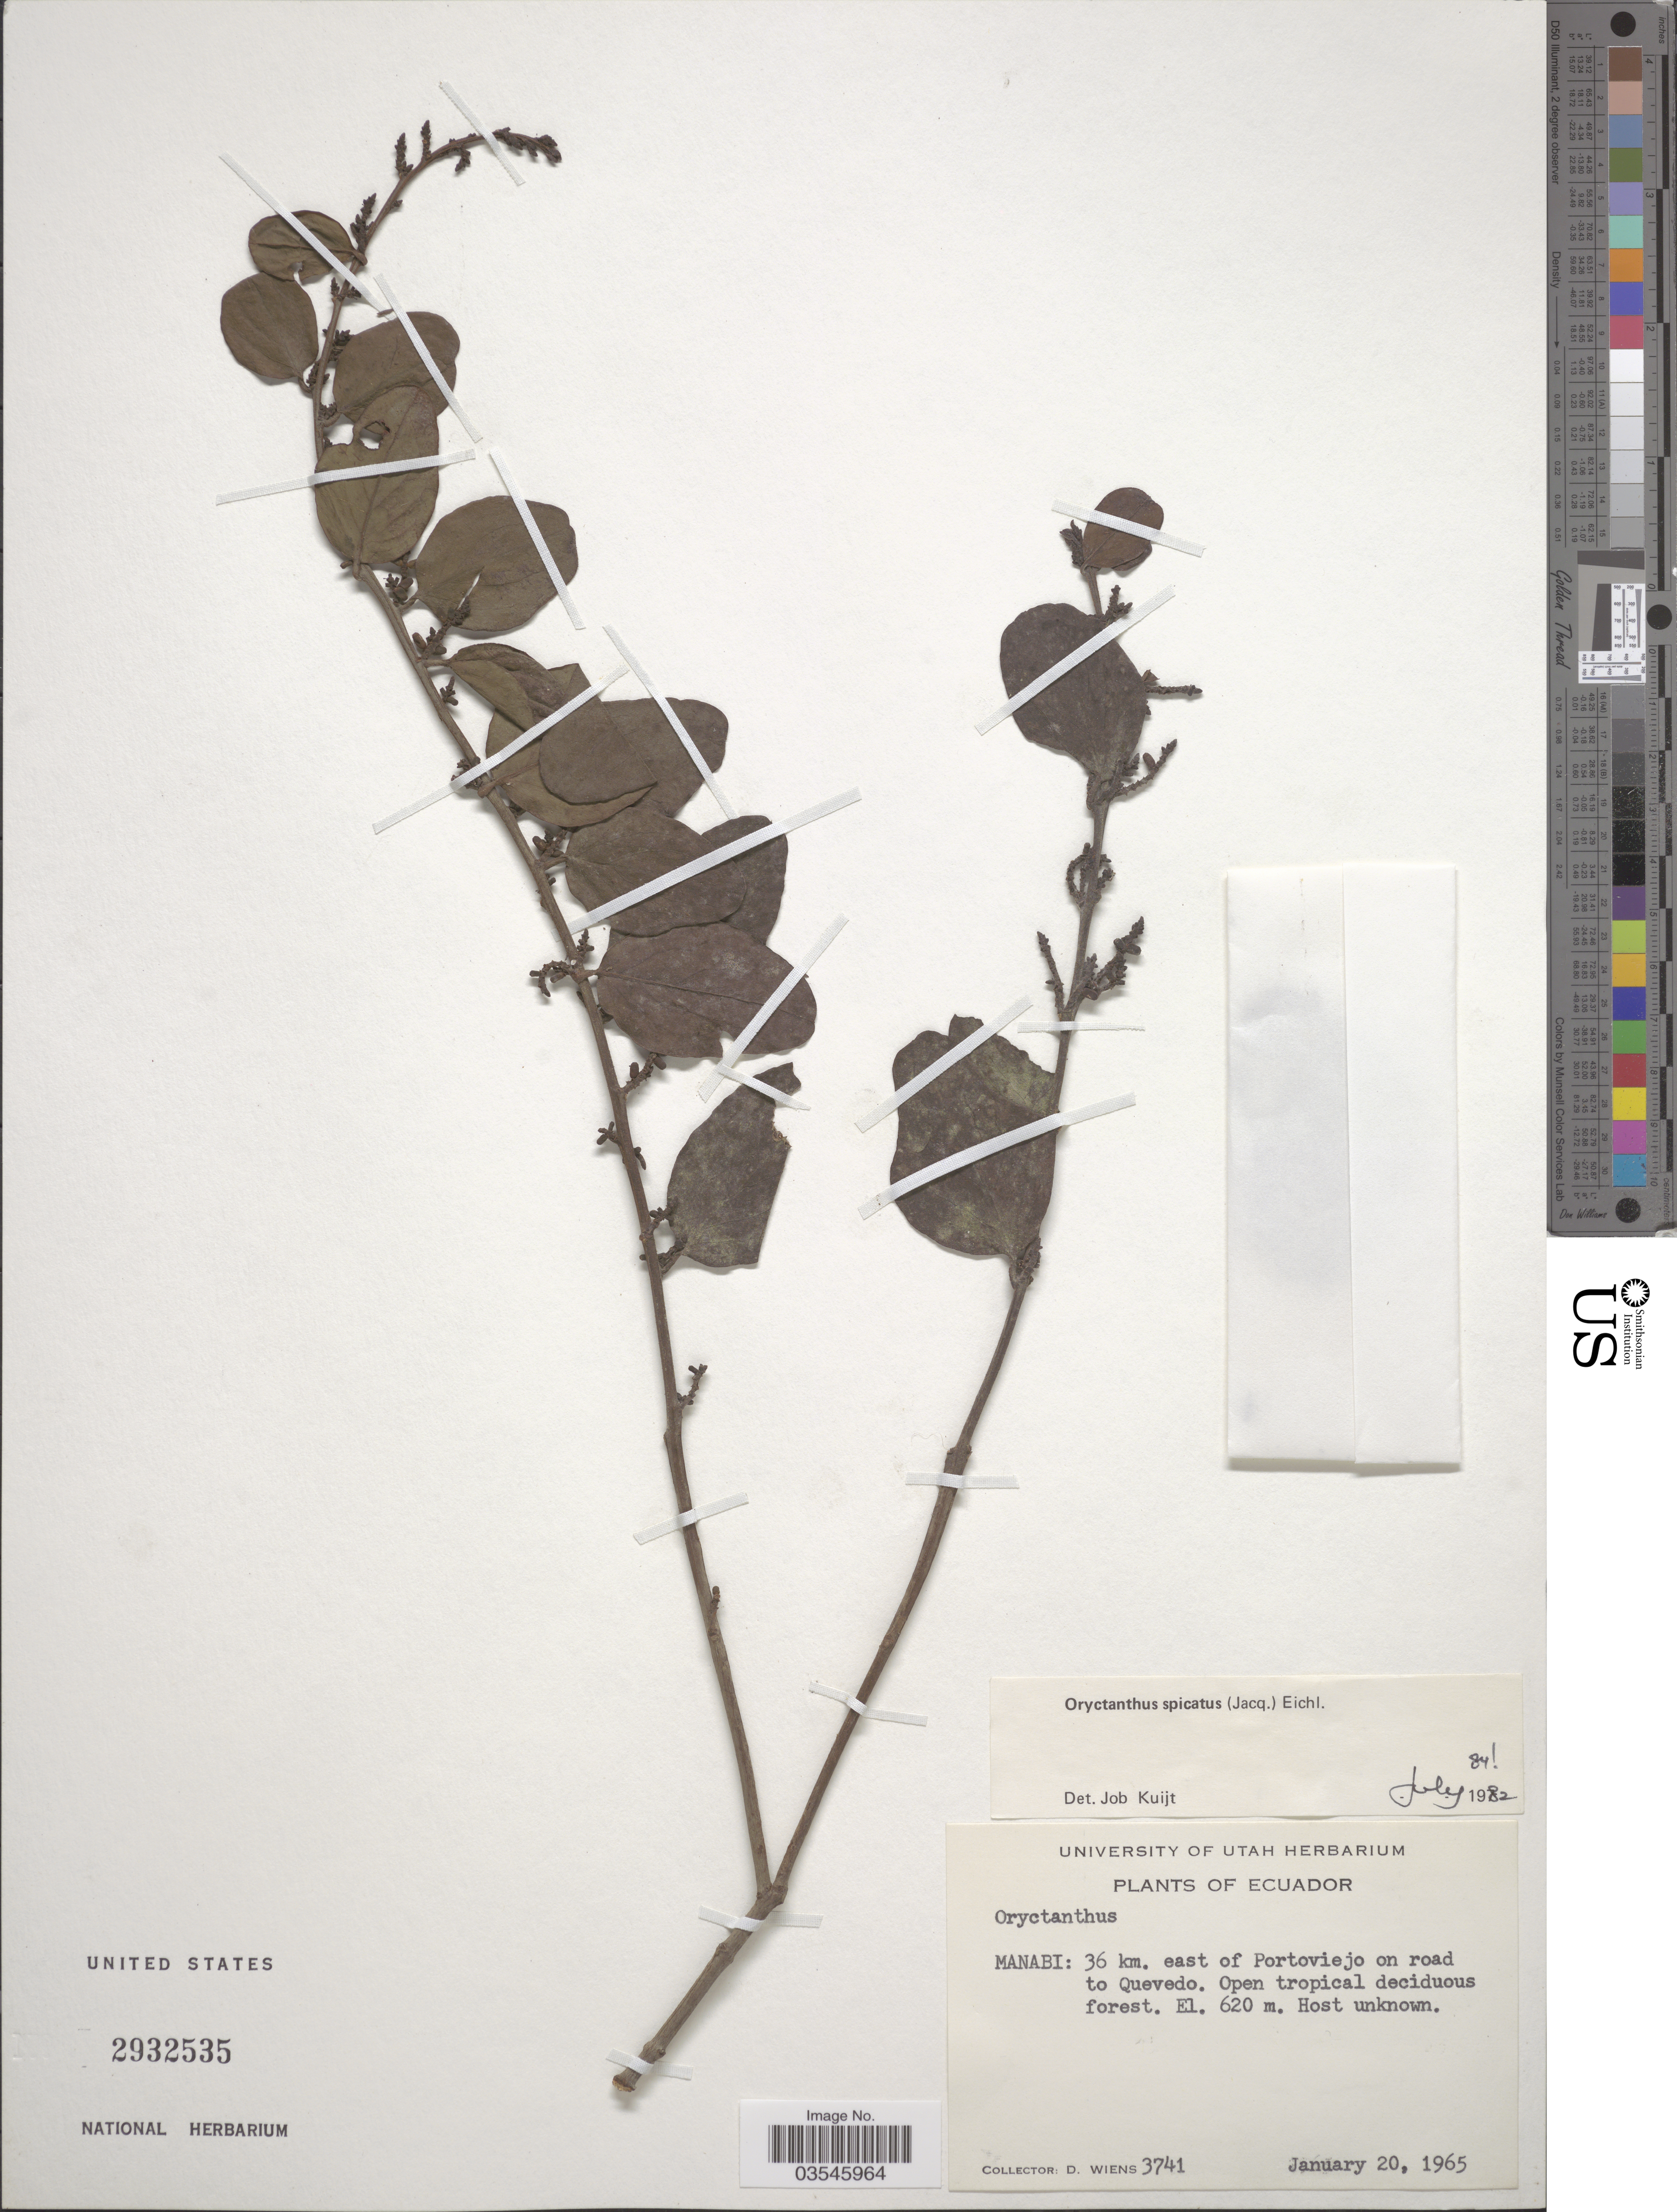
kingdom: Plantae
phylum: Tracheophyta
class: Magnoliopsida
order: Santalales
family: Loranthaceae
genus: Oryctanthus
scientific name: Oryctanthus spicatus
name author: (Jacq.) Eichler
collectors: D. Wiens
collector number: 3741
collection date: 1965-01-20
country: Ecuador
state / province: Manabí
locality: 36 km. east of Portoviejo on road to Quevedo.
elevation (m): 620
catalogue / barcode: US 2932535